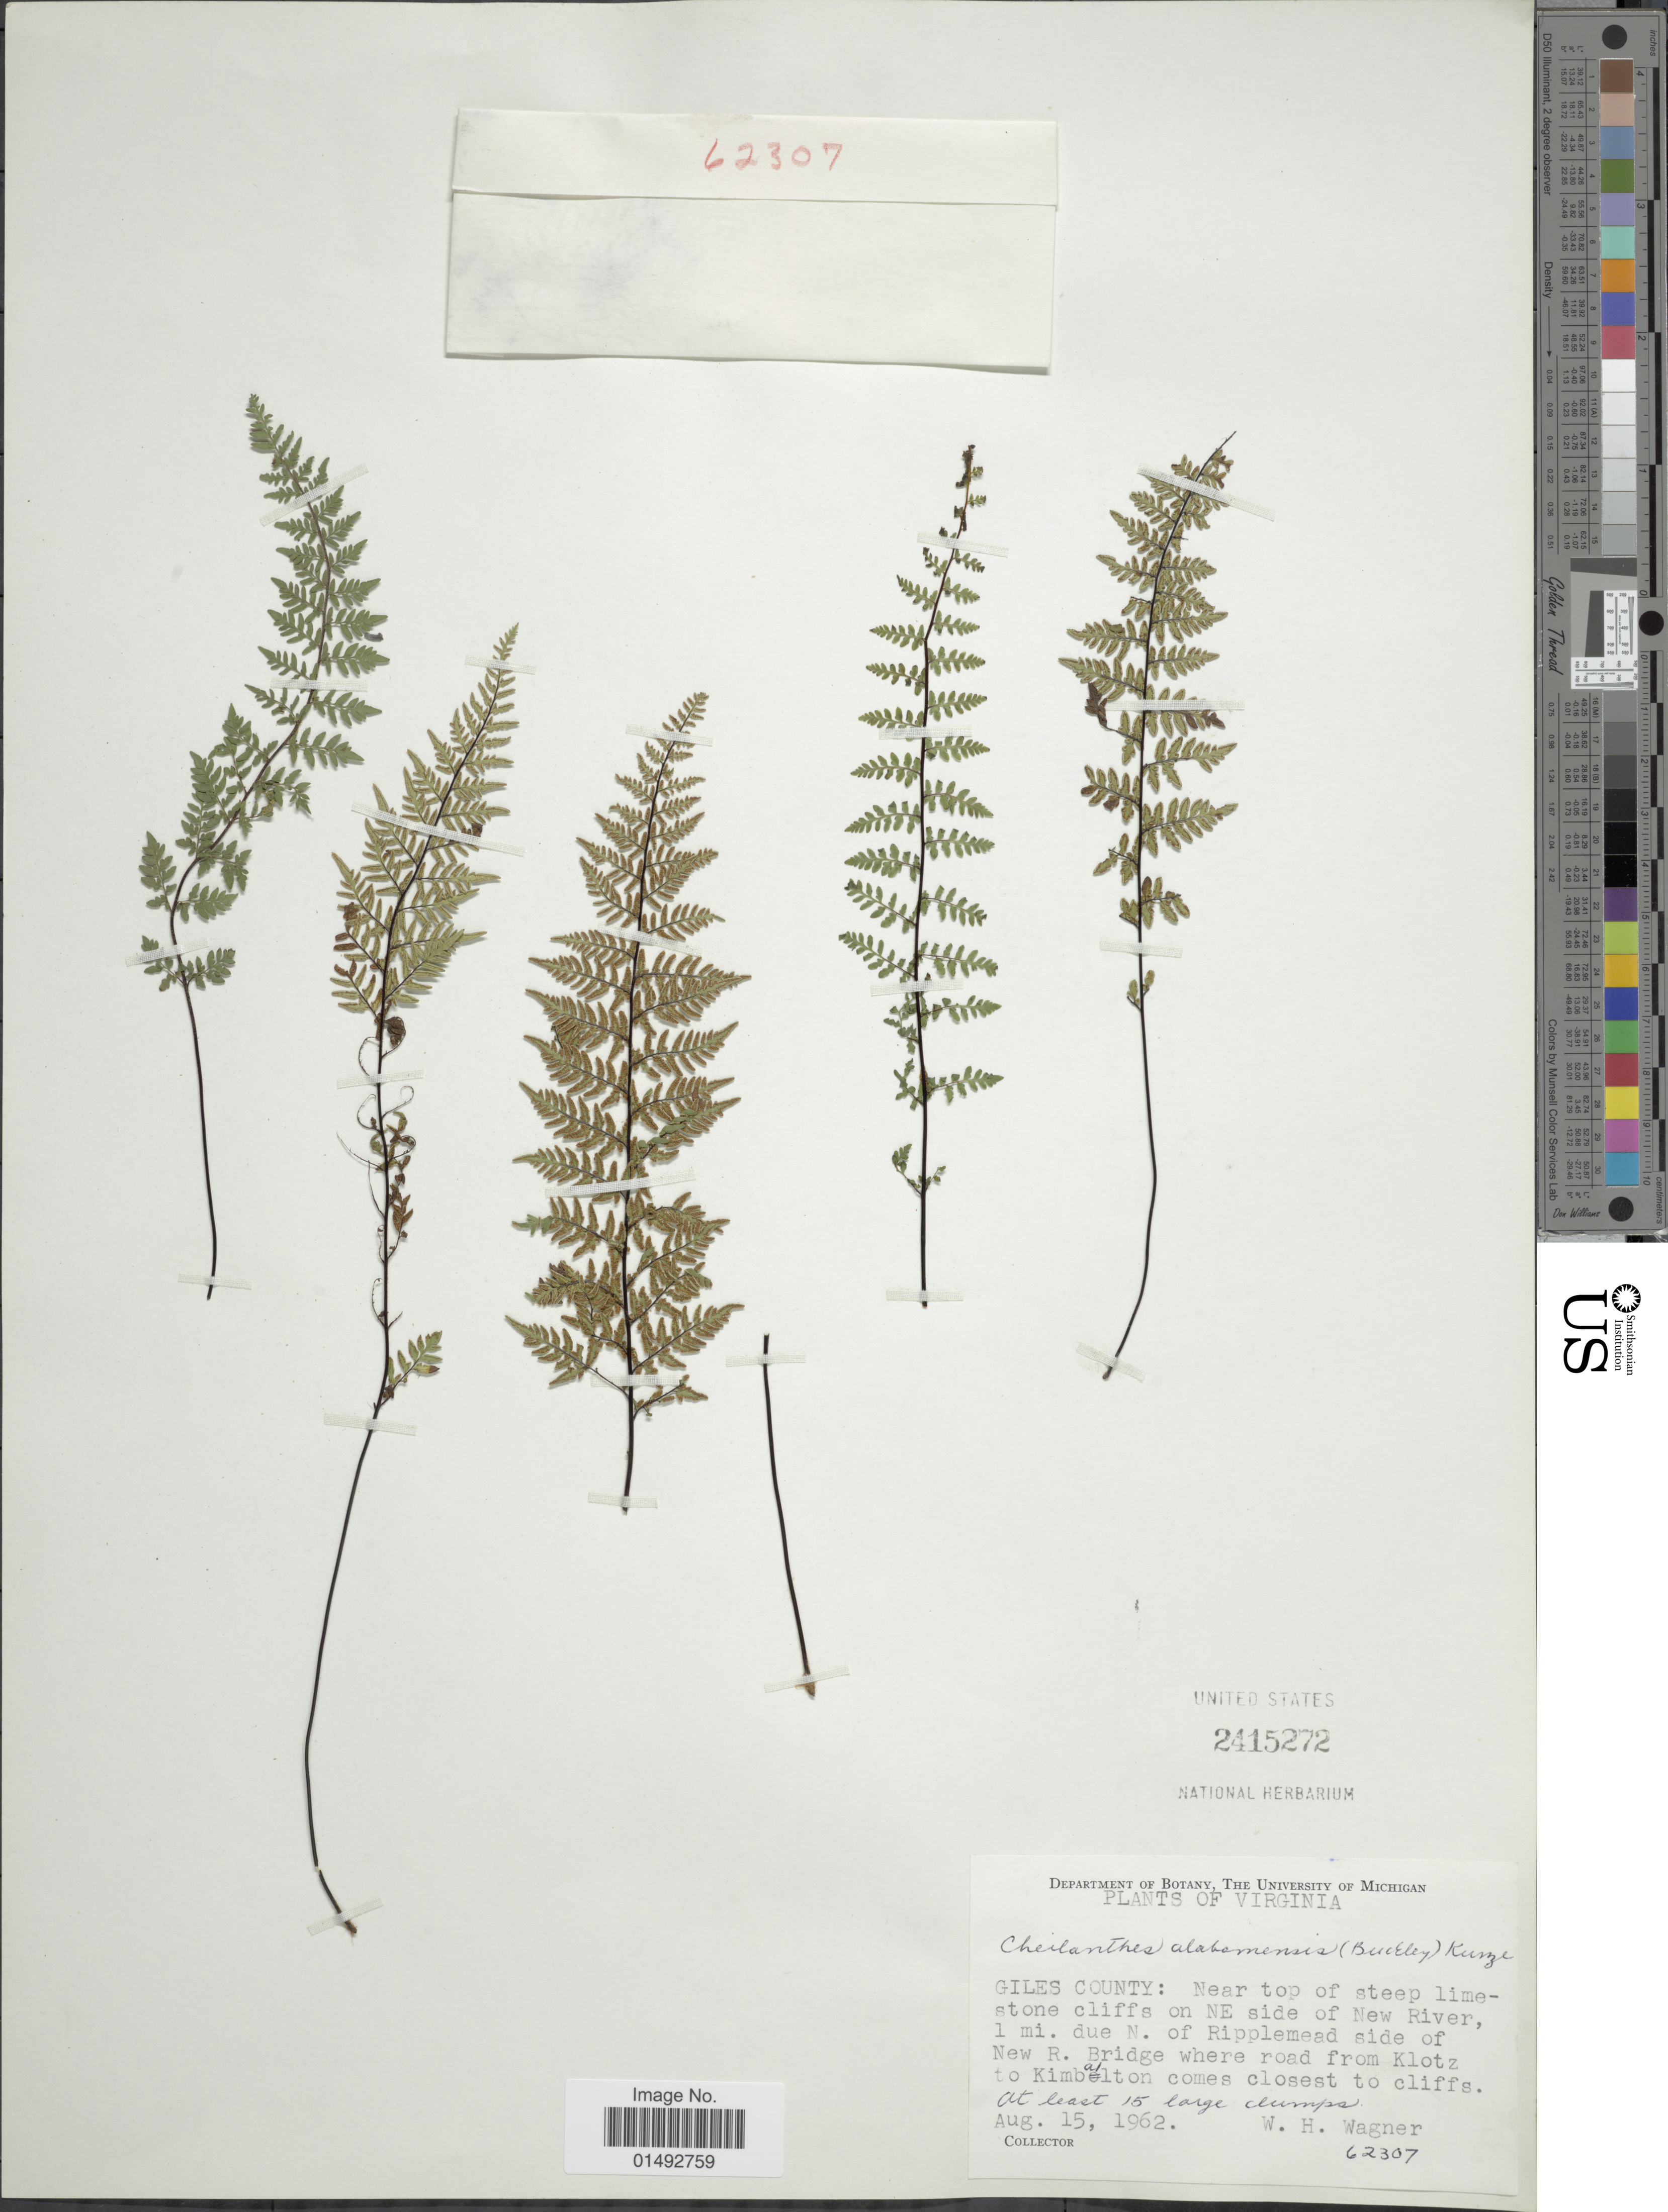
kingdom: Plantae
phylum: Tracheophyta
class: Polypodiopsida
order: Polypodiales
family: Pteridaceae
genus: Myriopteris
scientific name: Myriopteris alabamensis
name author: (Buckley) Grusz & Windham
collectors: W. H. Wagner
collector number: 62307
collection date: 1962-08-15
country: United States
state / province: Virginia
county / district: Giles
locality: Near top of steep limestone cliffs on NE side of New River, 1 mi. due N. of Ripplemead side of new R. Bridge where road from Klotz to Kimbalton comes closest to cliffs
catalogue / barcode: US 2415272